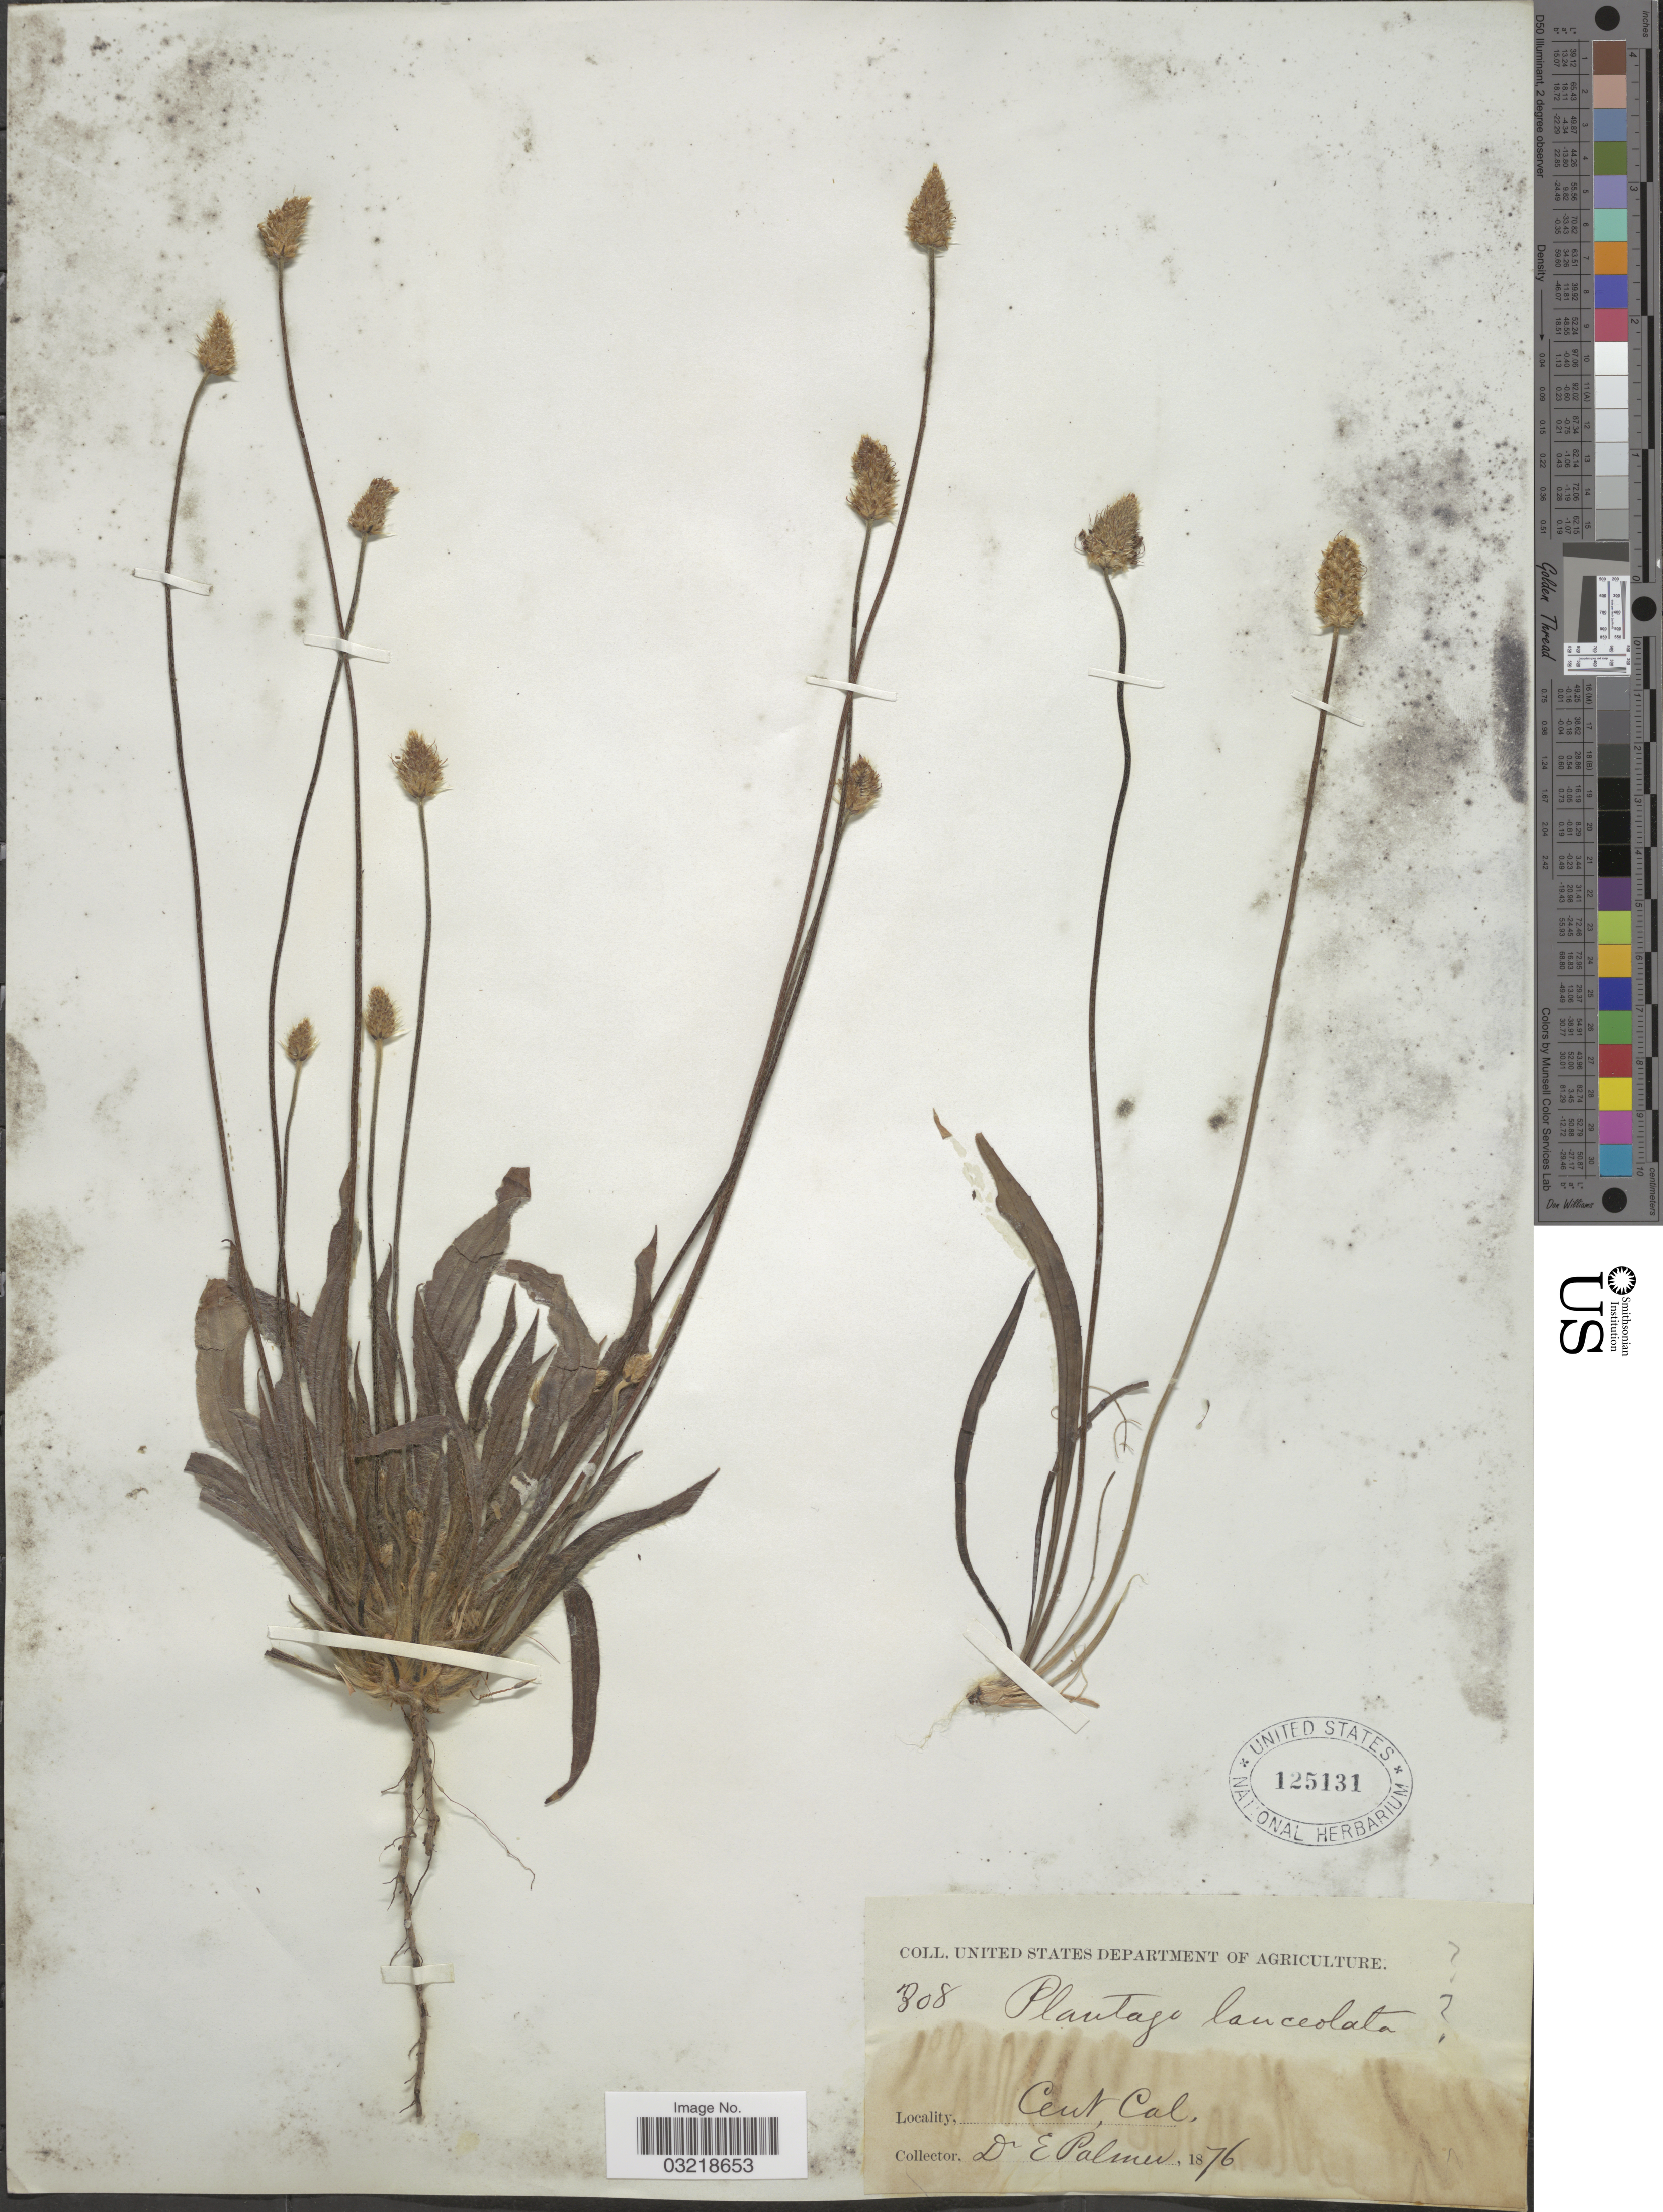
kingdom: Plantae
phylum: Tracheophyta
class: Magnoliopsida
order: Lamiales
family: Plantaginaceae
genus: Plantago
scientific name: Plantago lanceolata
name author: L.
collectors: E. Palmer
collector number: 308*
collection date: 1876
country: United States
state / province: California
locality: Centr. Cal.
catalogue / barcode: US 125131